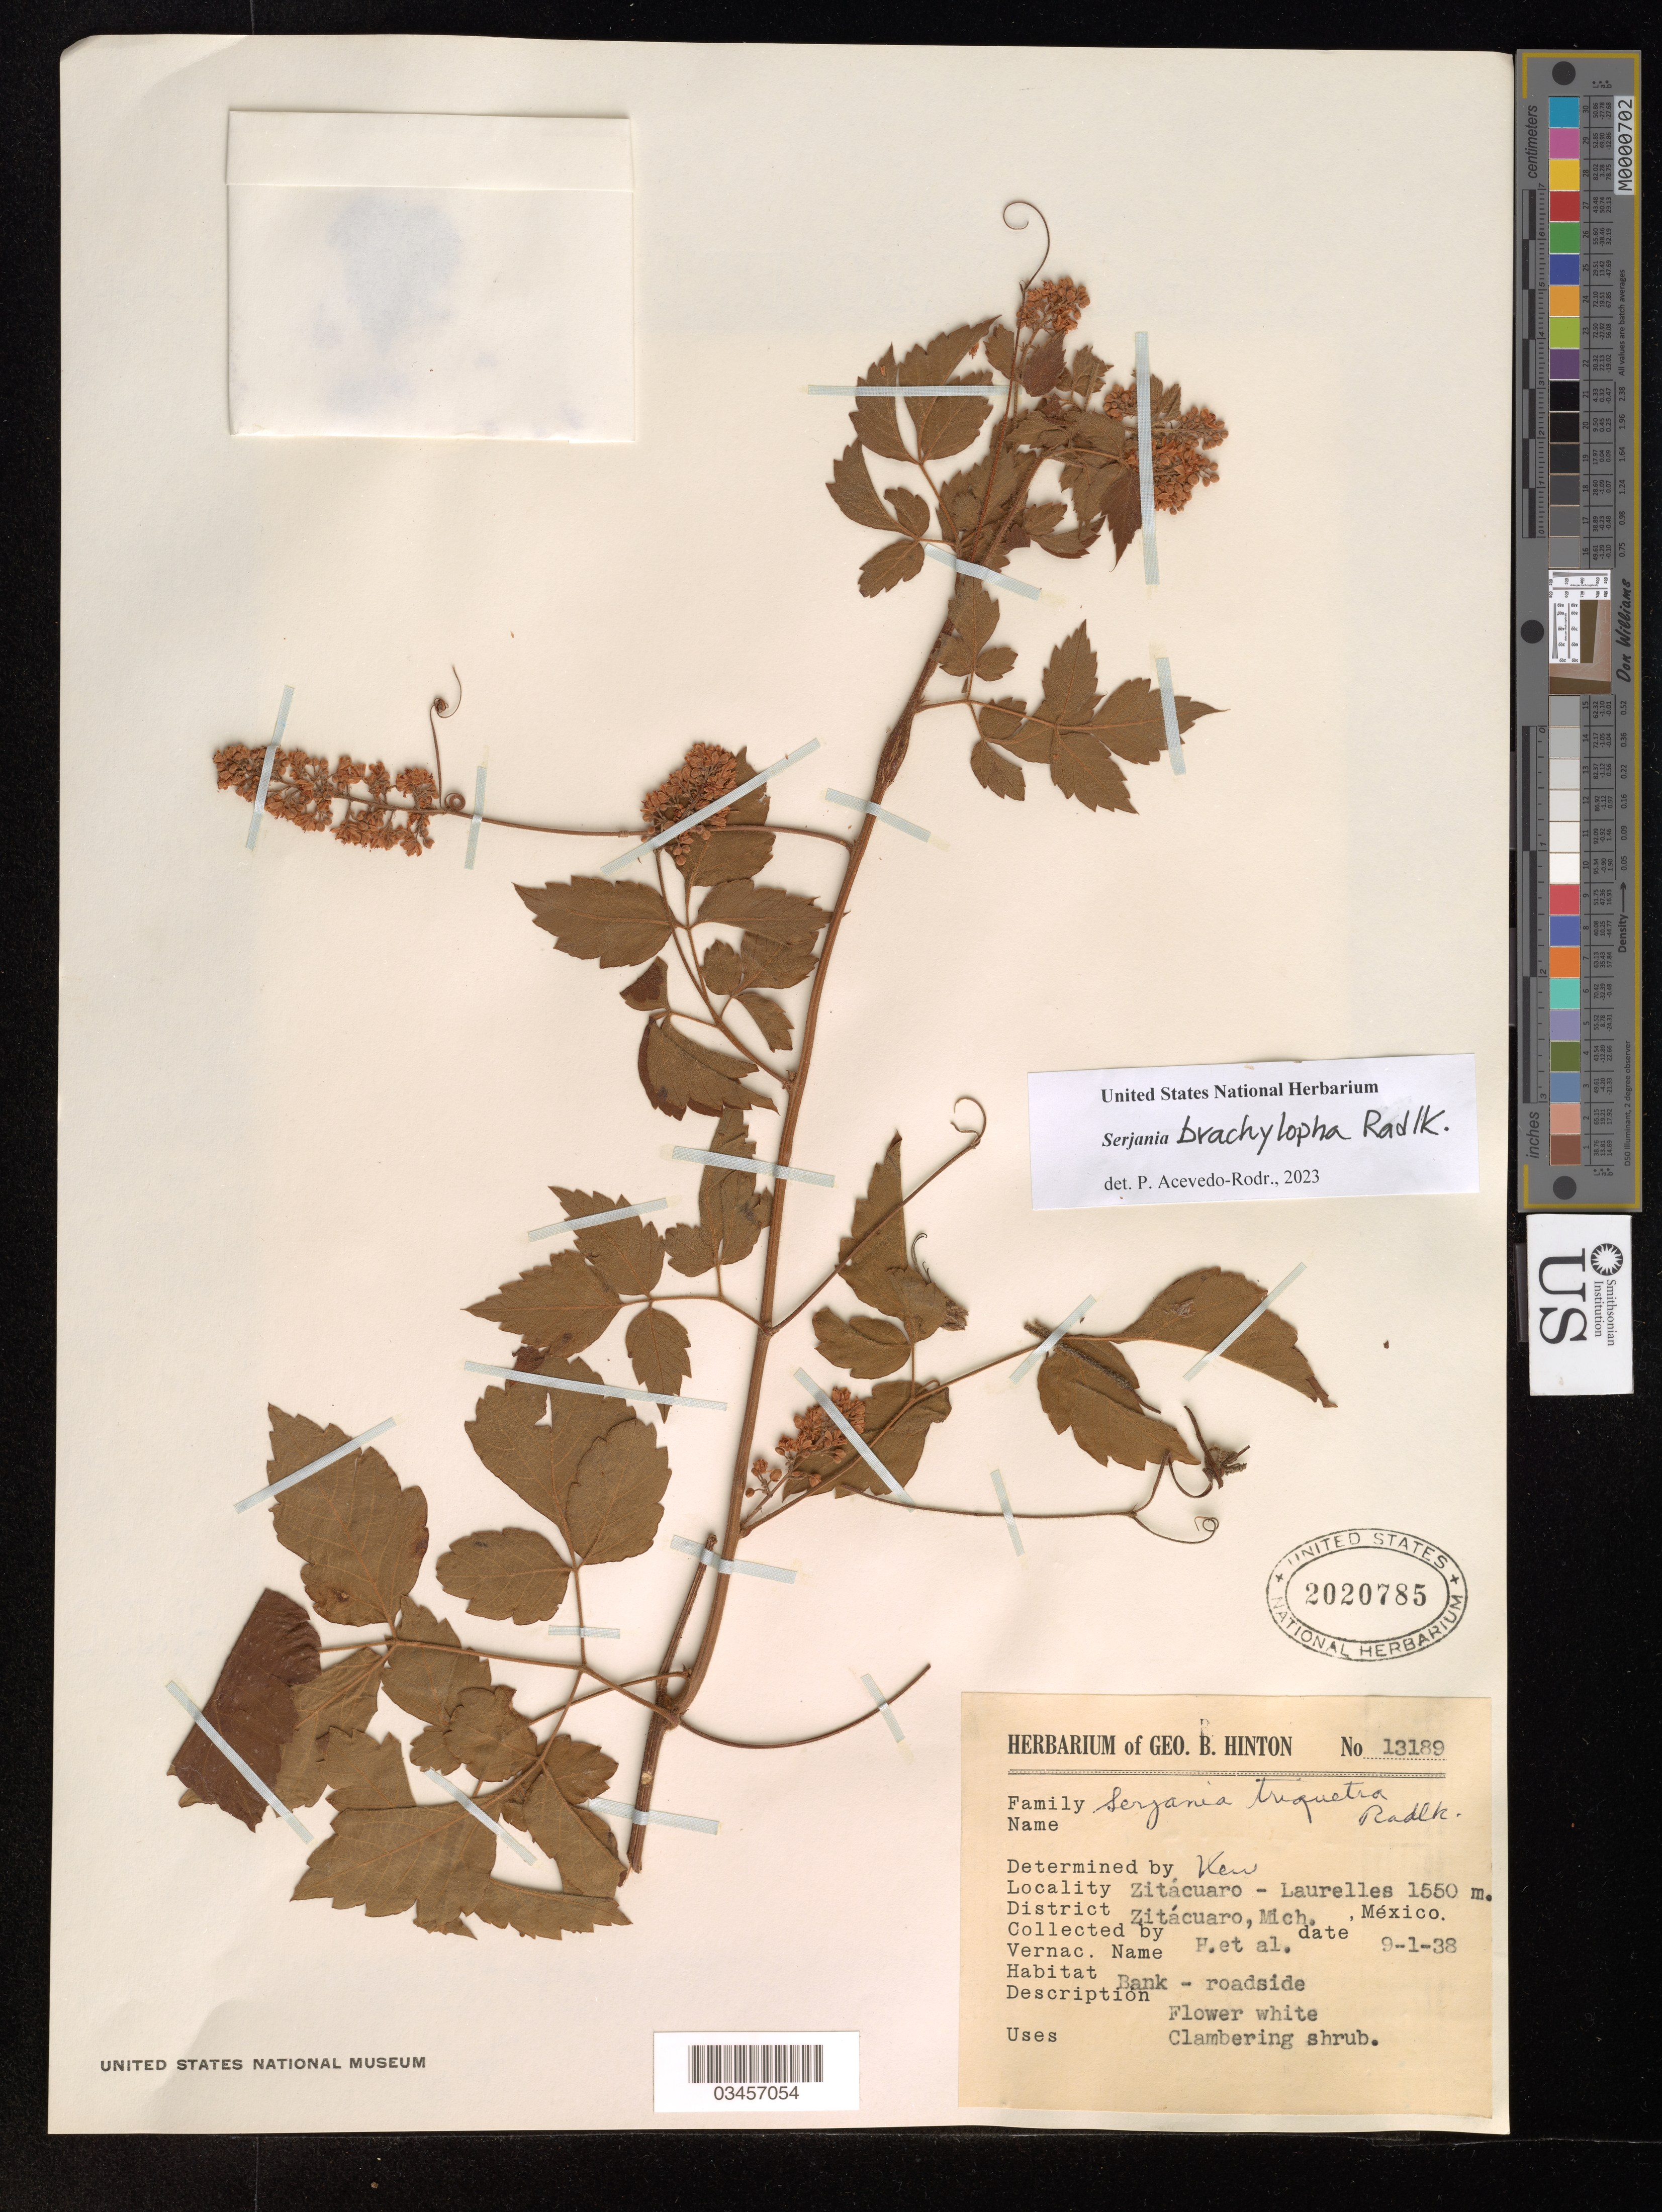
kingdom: Plantae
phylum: Tracheophyta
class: Magnoliopsida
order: Sapindales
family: Sapindaceae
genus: Serjania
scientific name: Serjania triquetra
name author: Radlk.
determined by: Acevedo-Rodriguez, P., (US), Smithsonian Institution - National Museum of Natural History (UNITED STATES)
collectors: G. B. Hinton et al.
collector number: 13189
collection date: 1938-09-01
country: Mexico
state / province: Michoacan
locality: Zitácuaro - Laurelles.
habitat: Bank - roadside.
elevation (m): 1550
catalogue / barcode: US 2020785